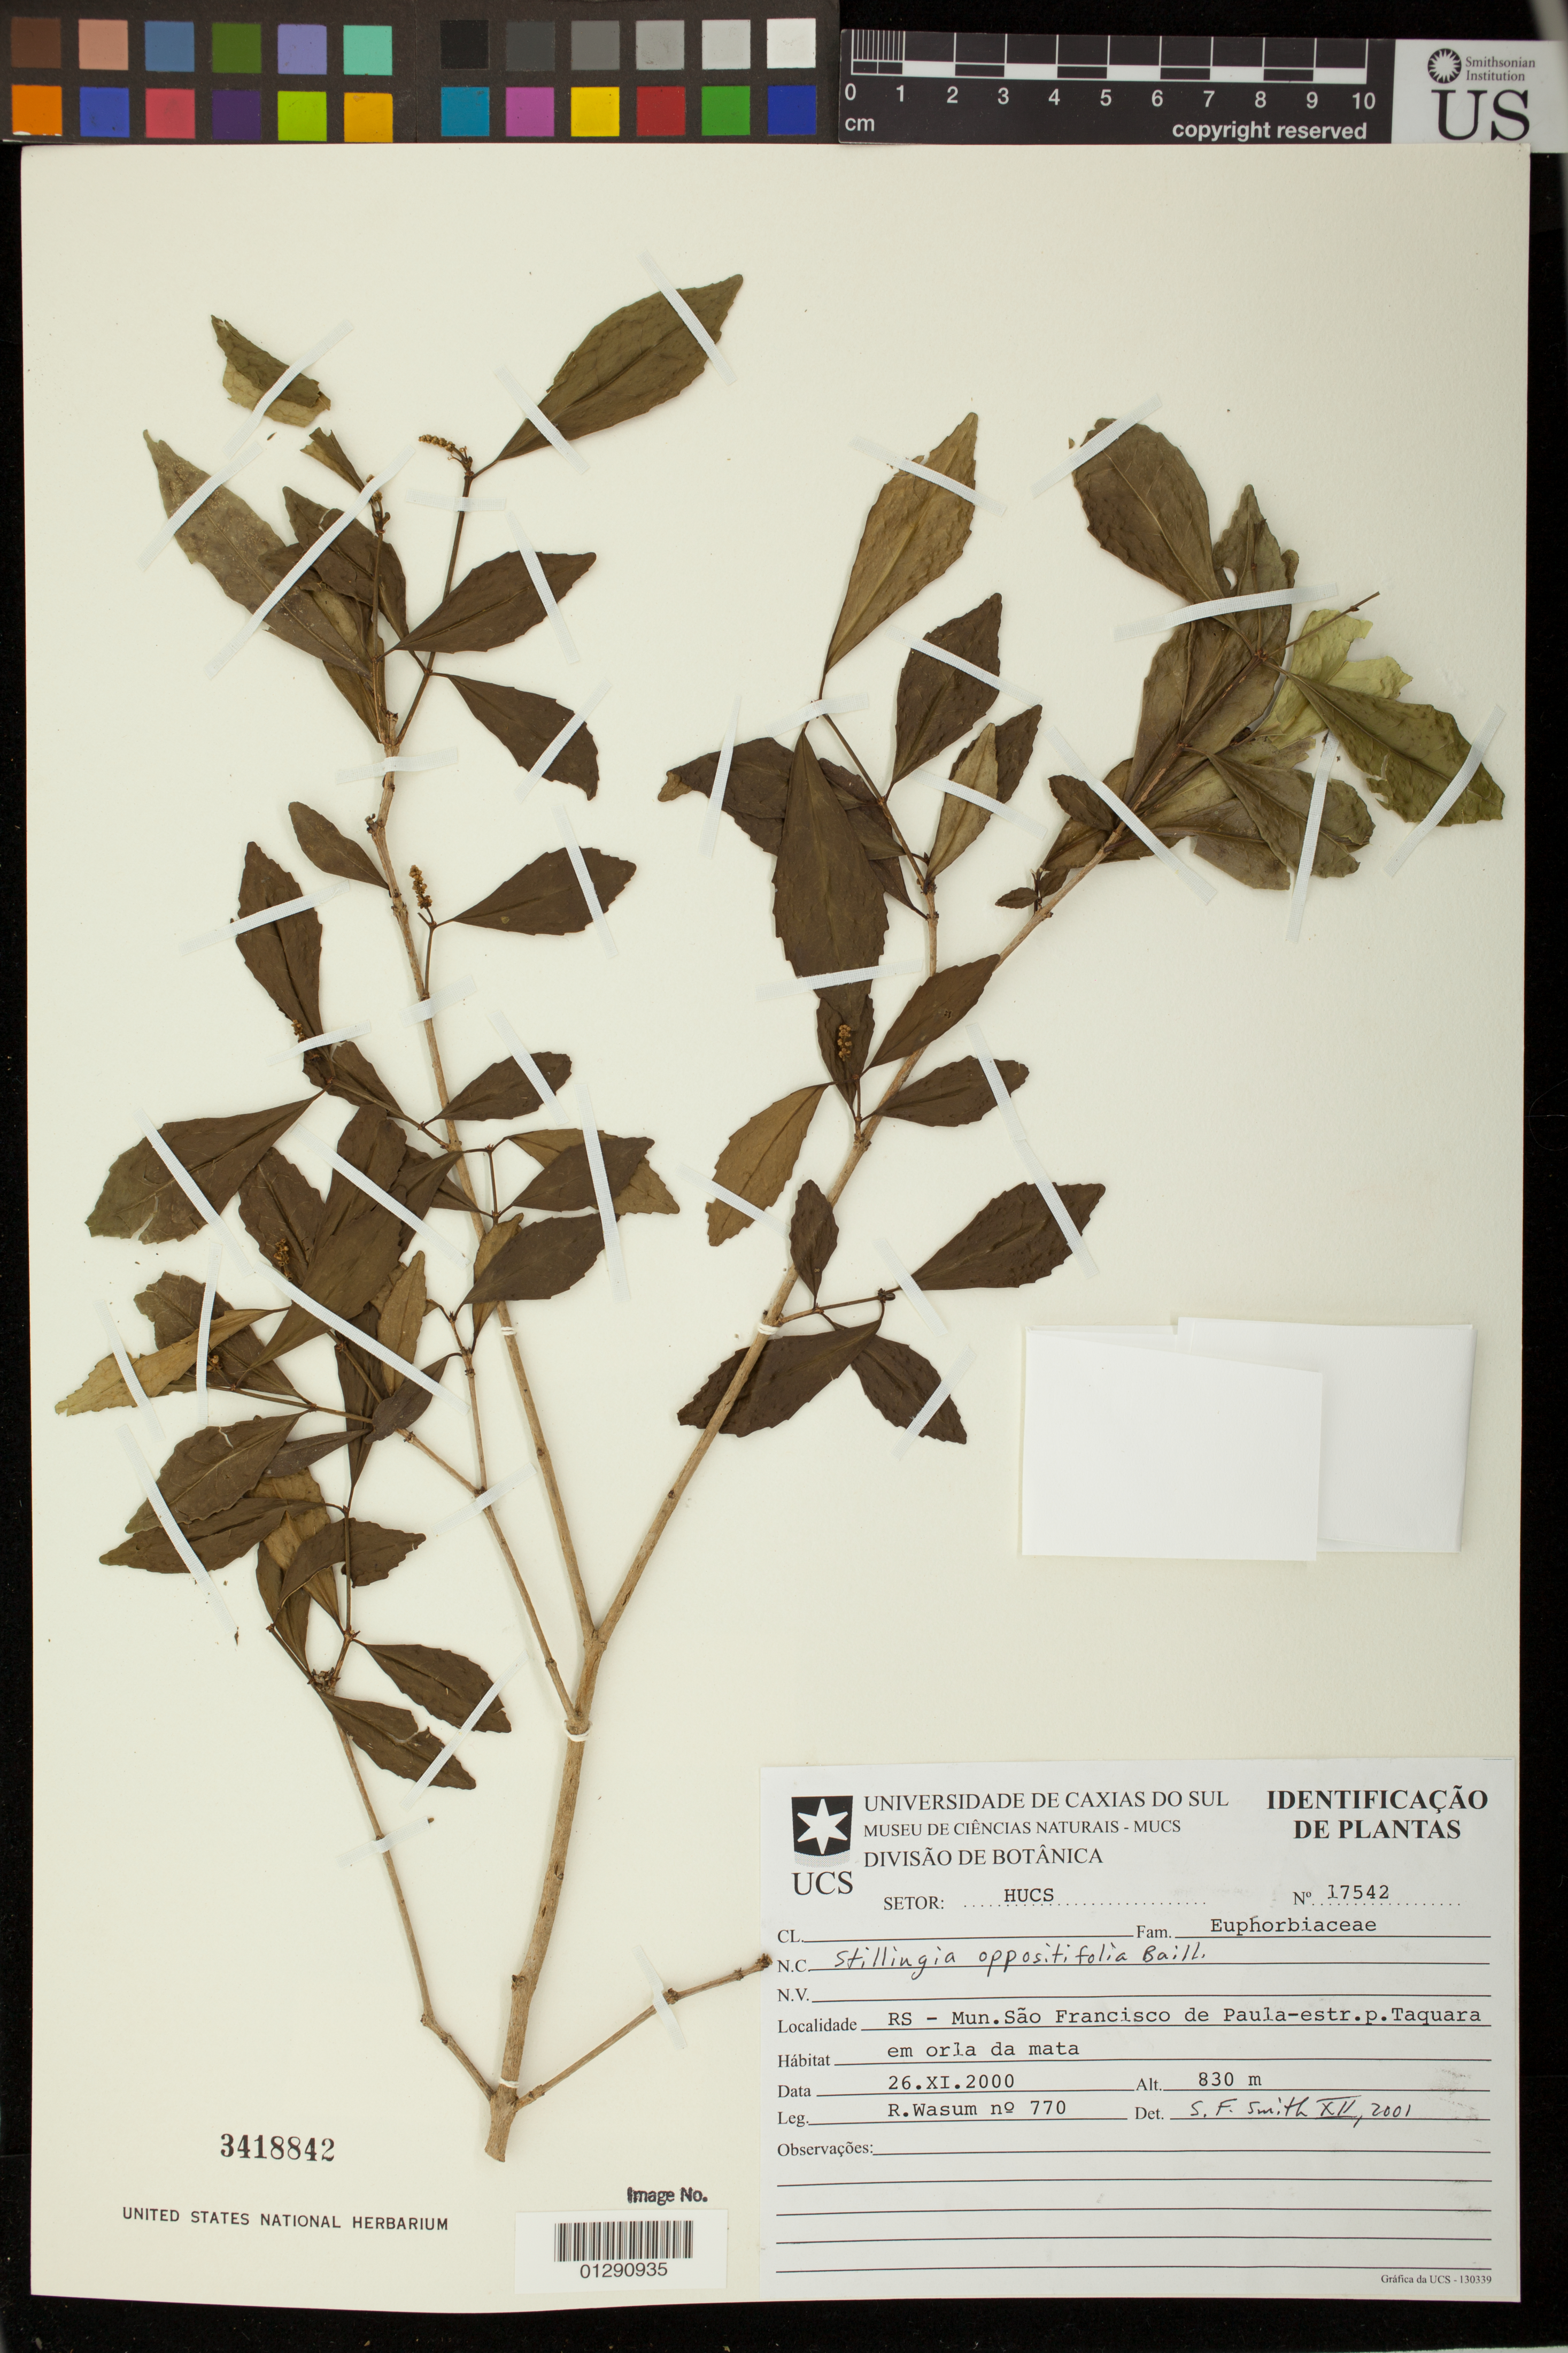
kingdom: Plantae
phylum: Tracheophyta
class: Magnoliopsida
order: Malpighiales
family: Euphorbiaceae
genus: Stillingia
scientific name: Stillingia oppositifolia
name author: Baill. ex Müll. Arg.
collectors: R. Wasum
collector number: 770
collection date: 2000-11-26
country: Brazil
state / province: Minas Gerais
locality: Mun. Sao Francisco de Paula-estr. p. Taquara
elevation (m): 830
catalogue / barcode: US 3418842